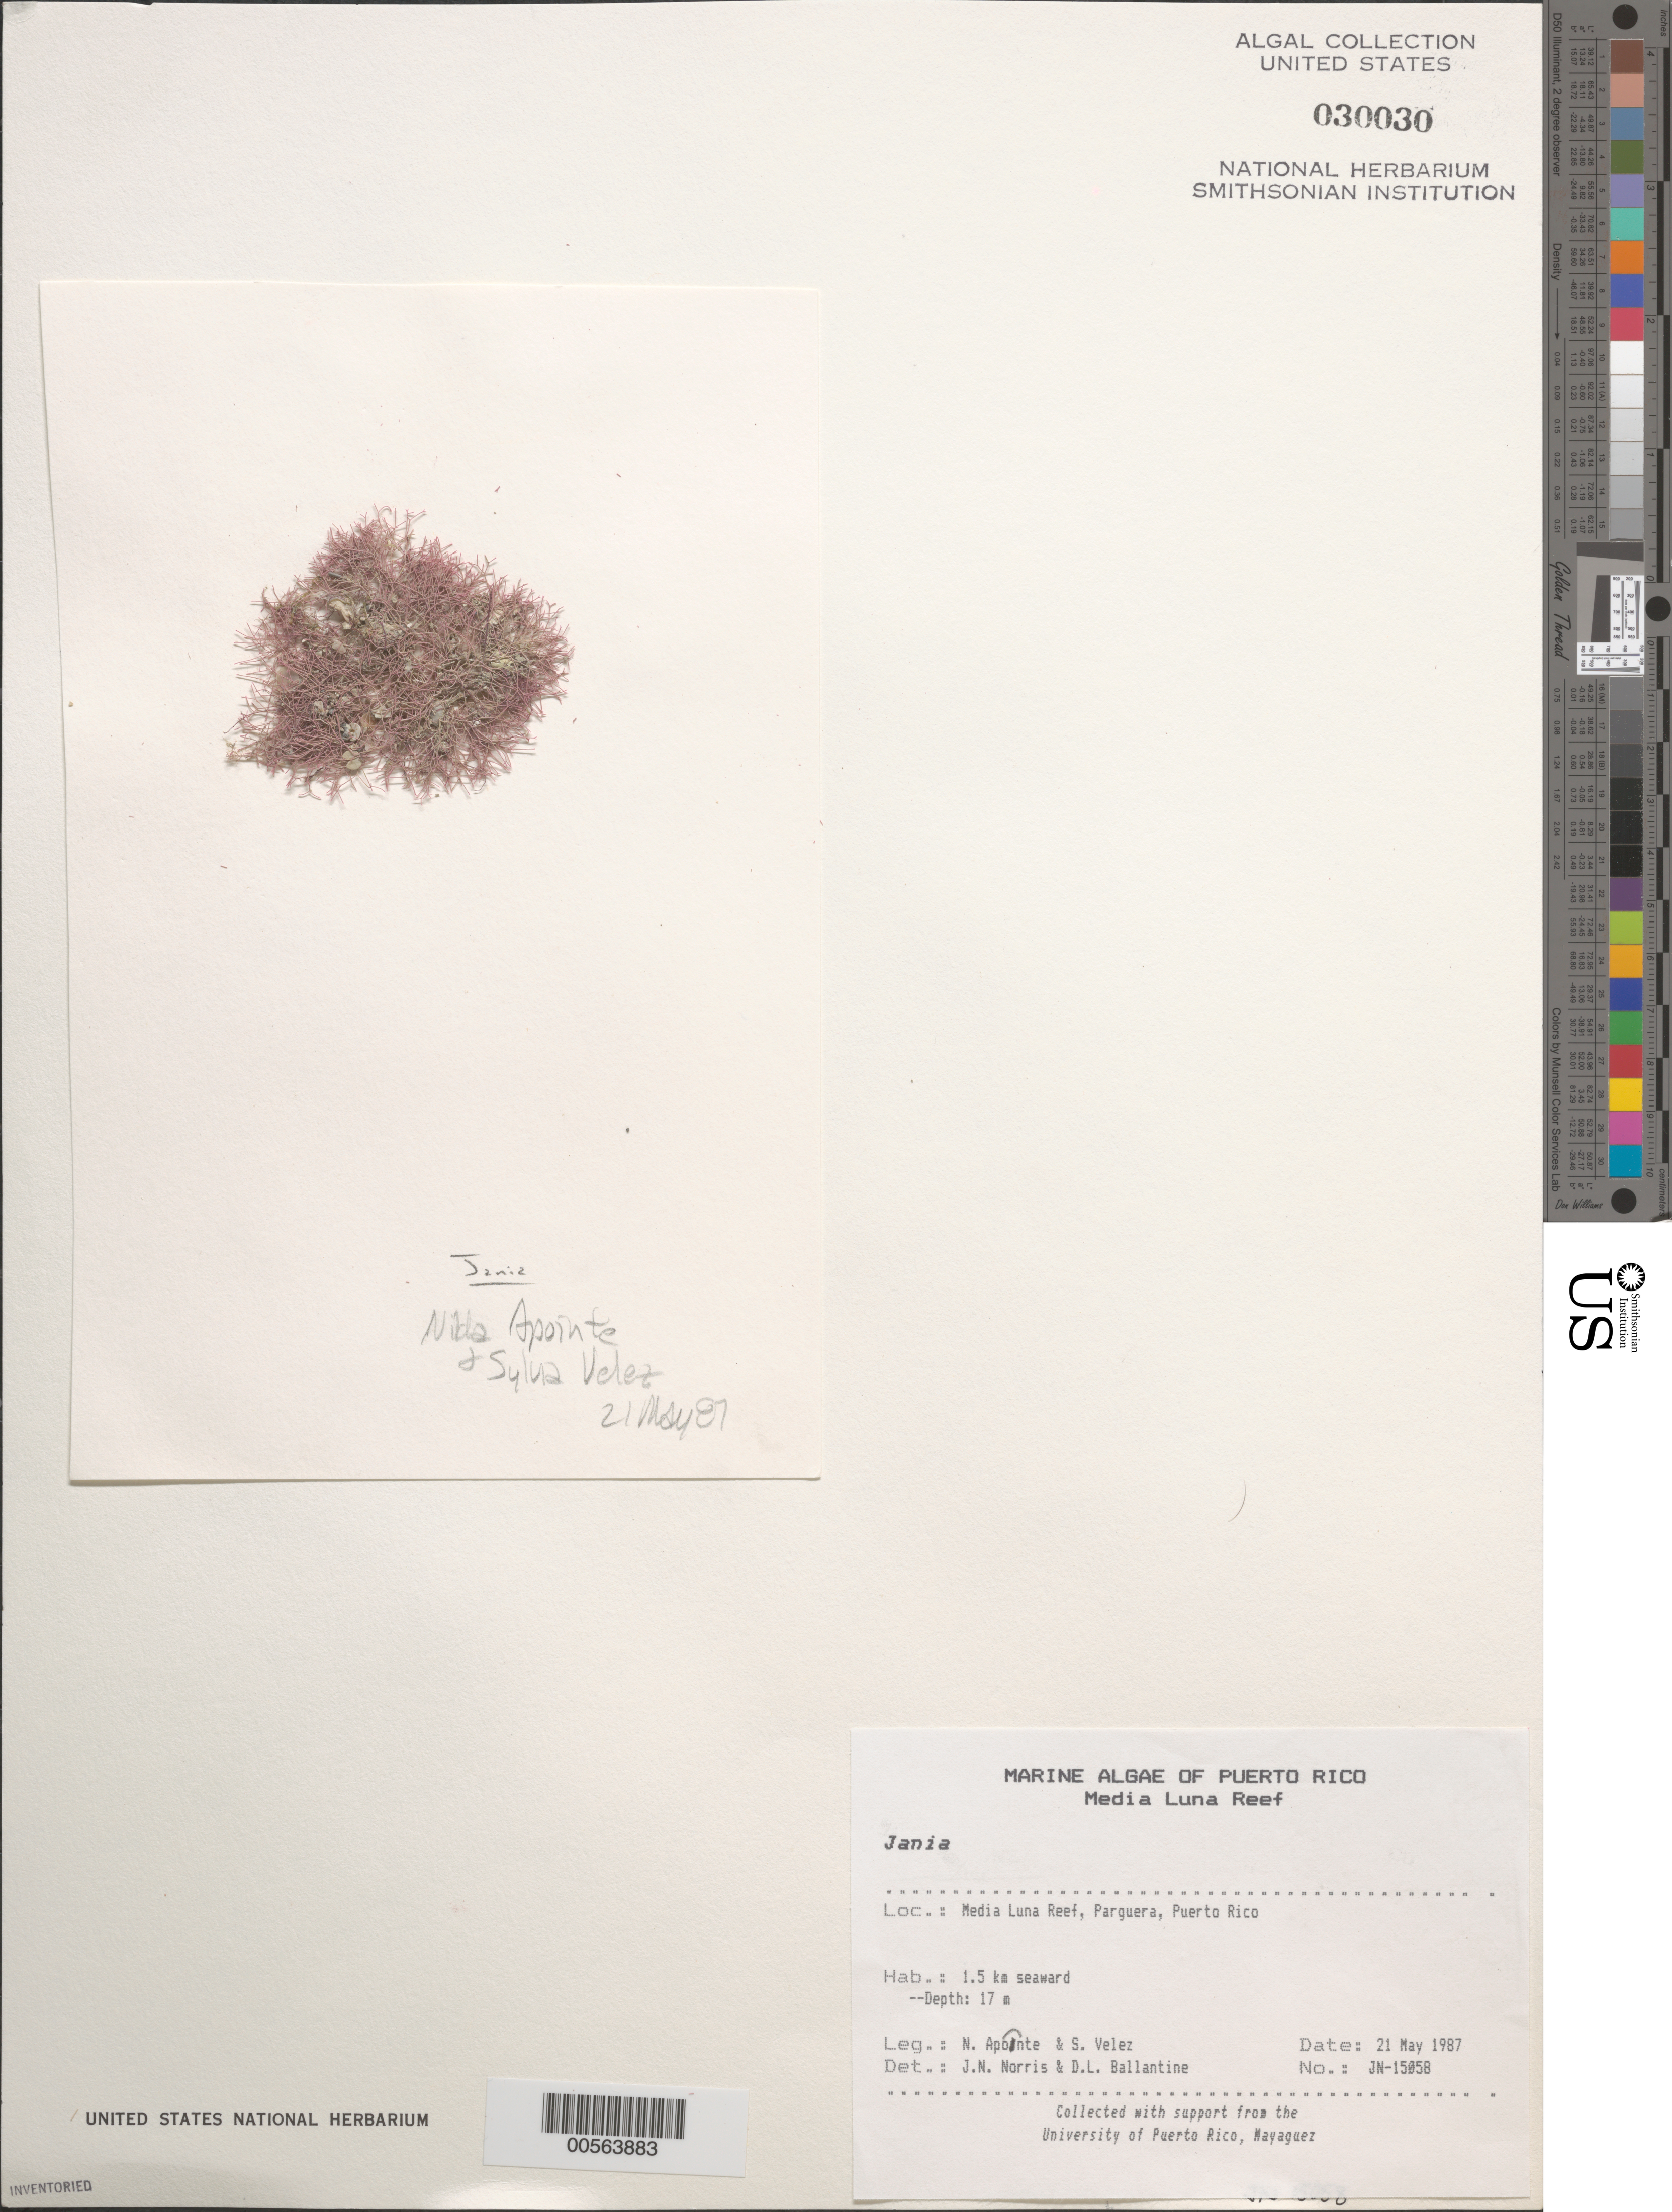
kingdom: Plantae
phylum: Rhodophyta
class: Florideophyceae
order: Corallinales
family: Corallinaceae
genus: Jania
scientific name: Jania sp.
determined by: Norris, J. N.; Ballantine, D. L.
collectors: N. E. Aponte & S. Velez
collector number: Jn-15058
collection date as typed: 21 May 1987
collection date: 1987-05-21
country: Puerto Rico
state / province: Lajas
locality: Media Luna Reef, La Parguera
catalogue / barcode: US 30030